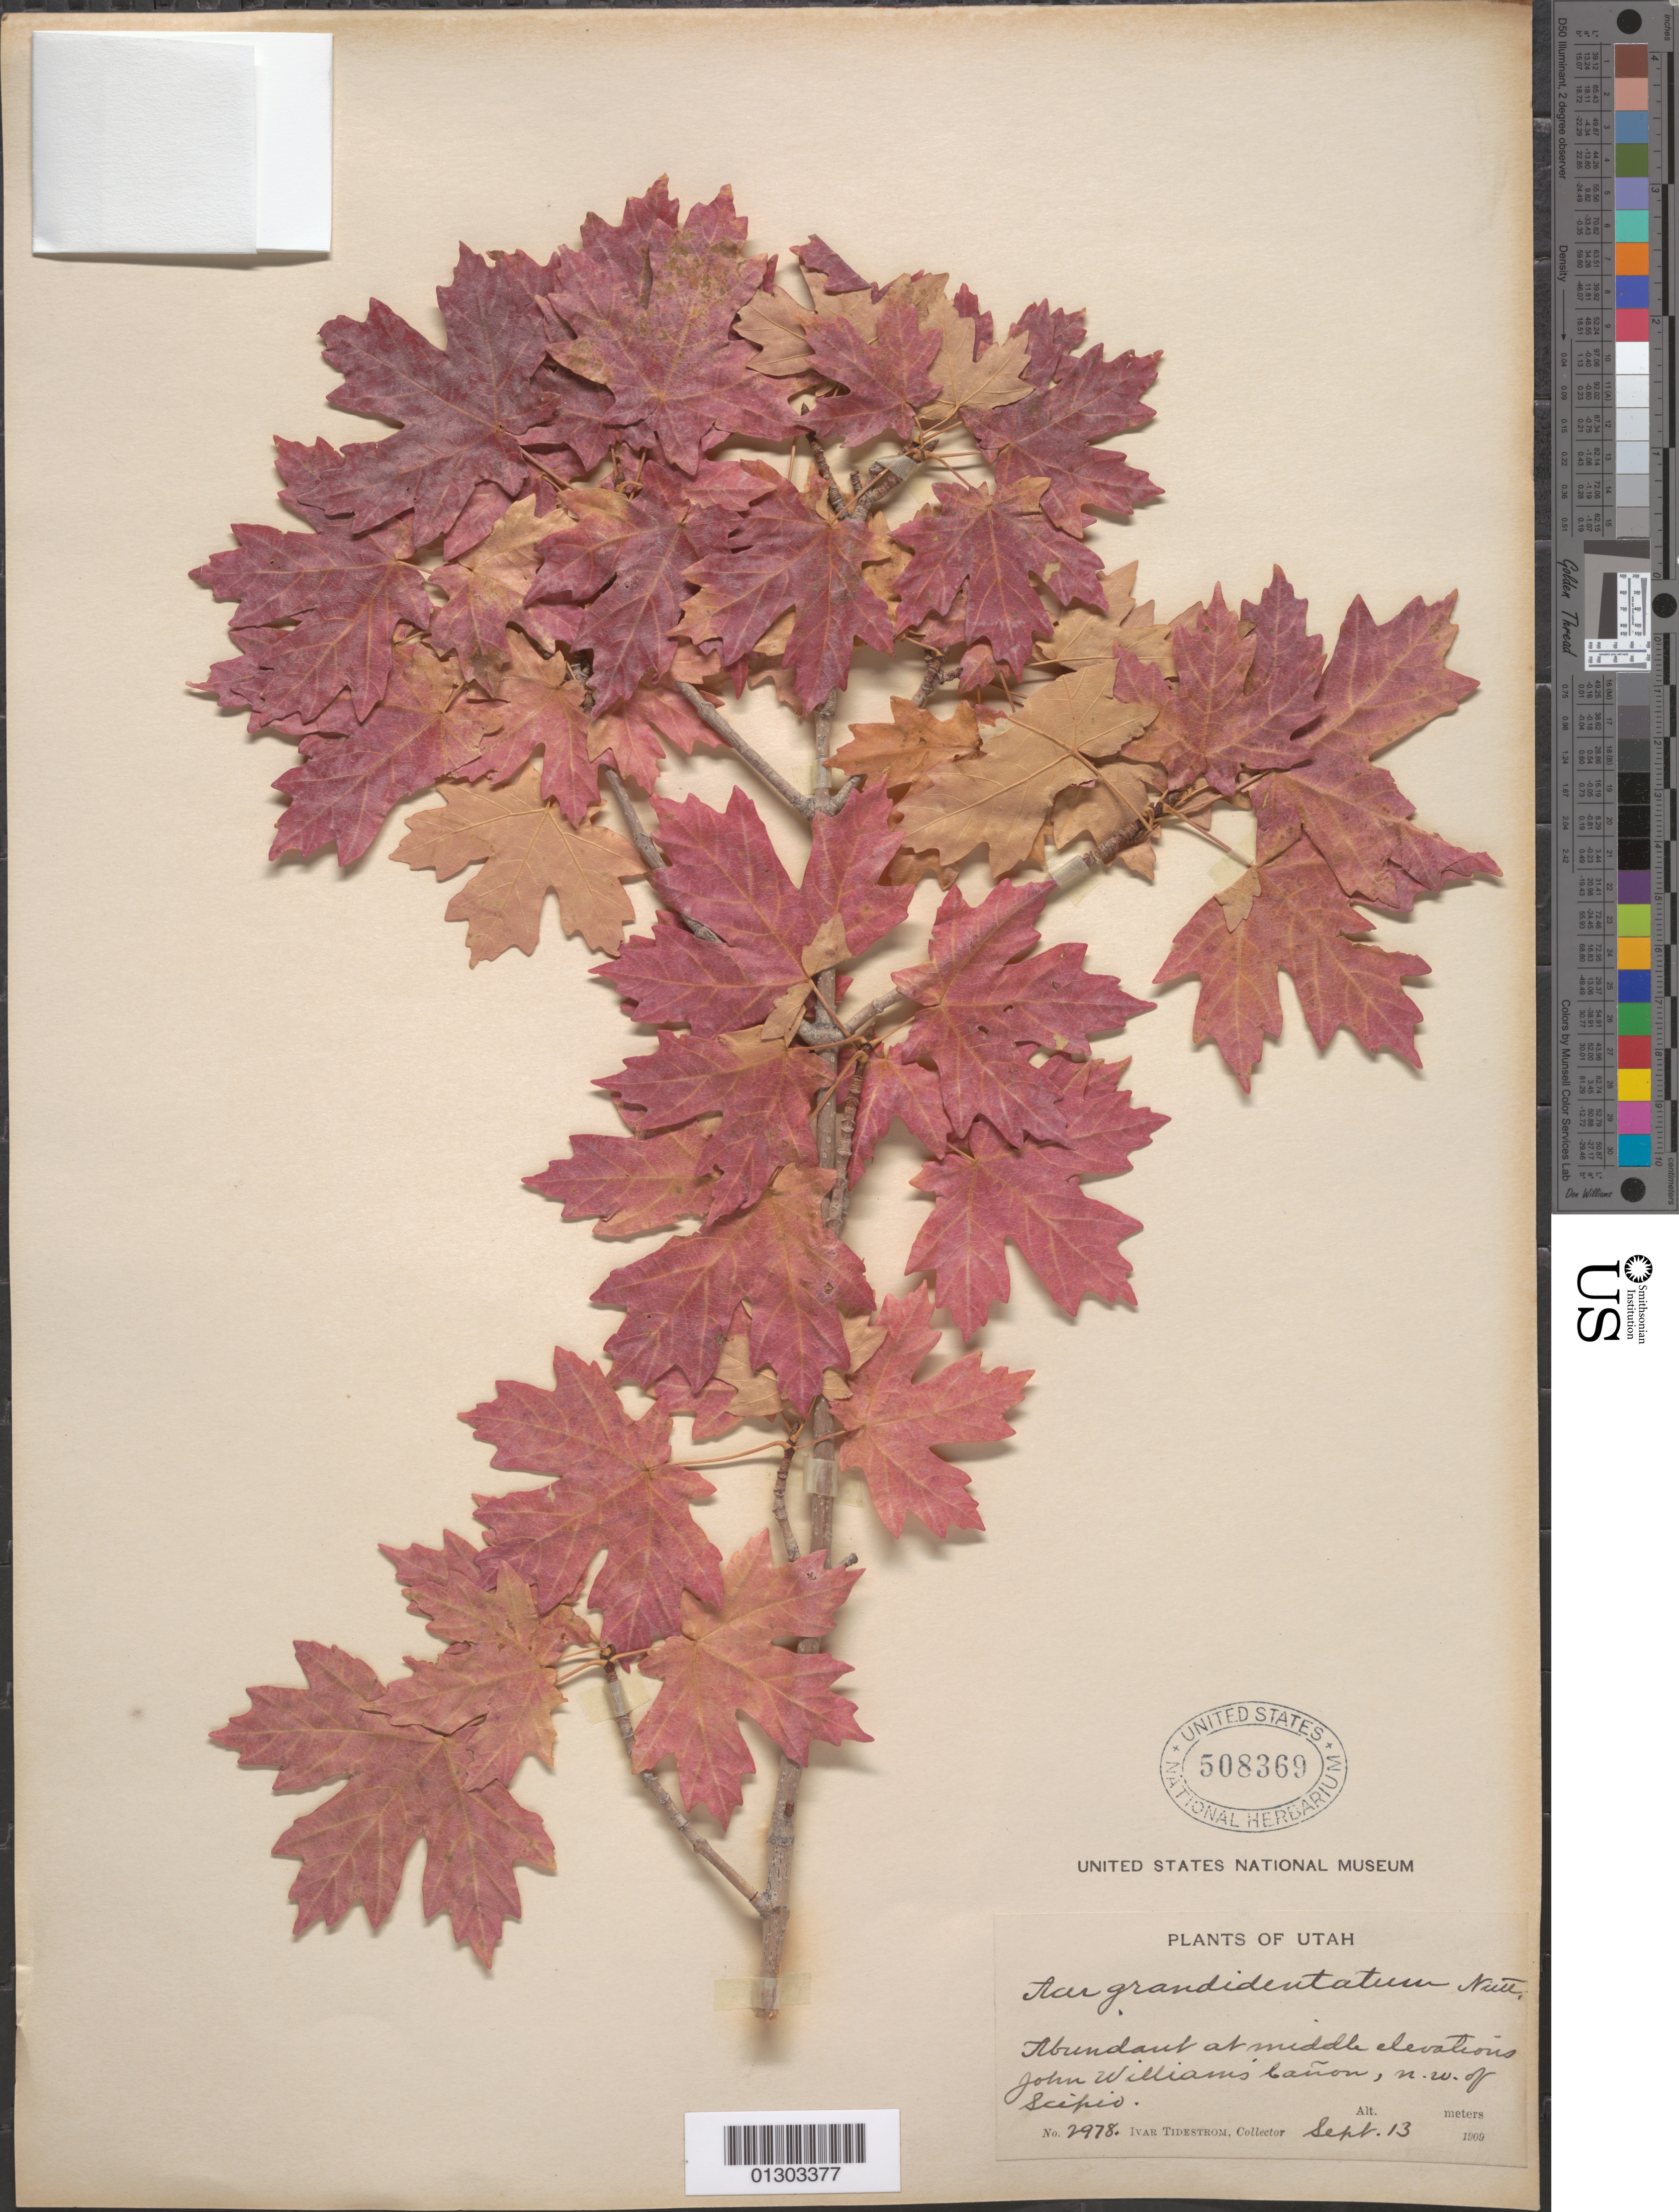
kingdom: Plantae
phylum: Tracheophyta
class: Magnoliopsida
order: Sapindales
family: Sapindaceae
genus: Acer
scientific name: Acer grandidentatum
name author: Nutt.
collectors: I. F. Tidestrom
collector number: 2978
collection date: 1909-09-13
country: United States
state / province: Utah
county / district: Millard County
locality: John Williams Cañon, NW of Scipio.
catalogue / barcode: US 508369